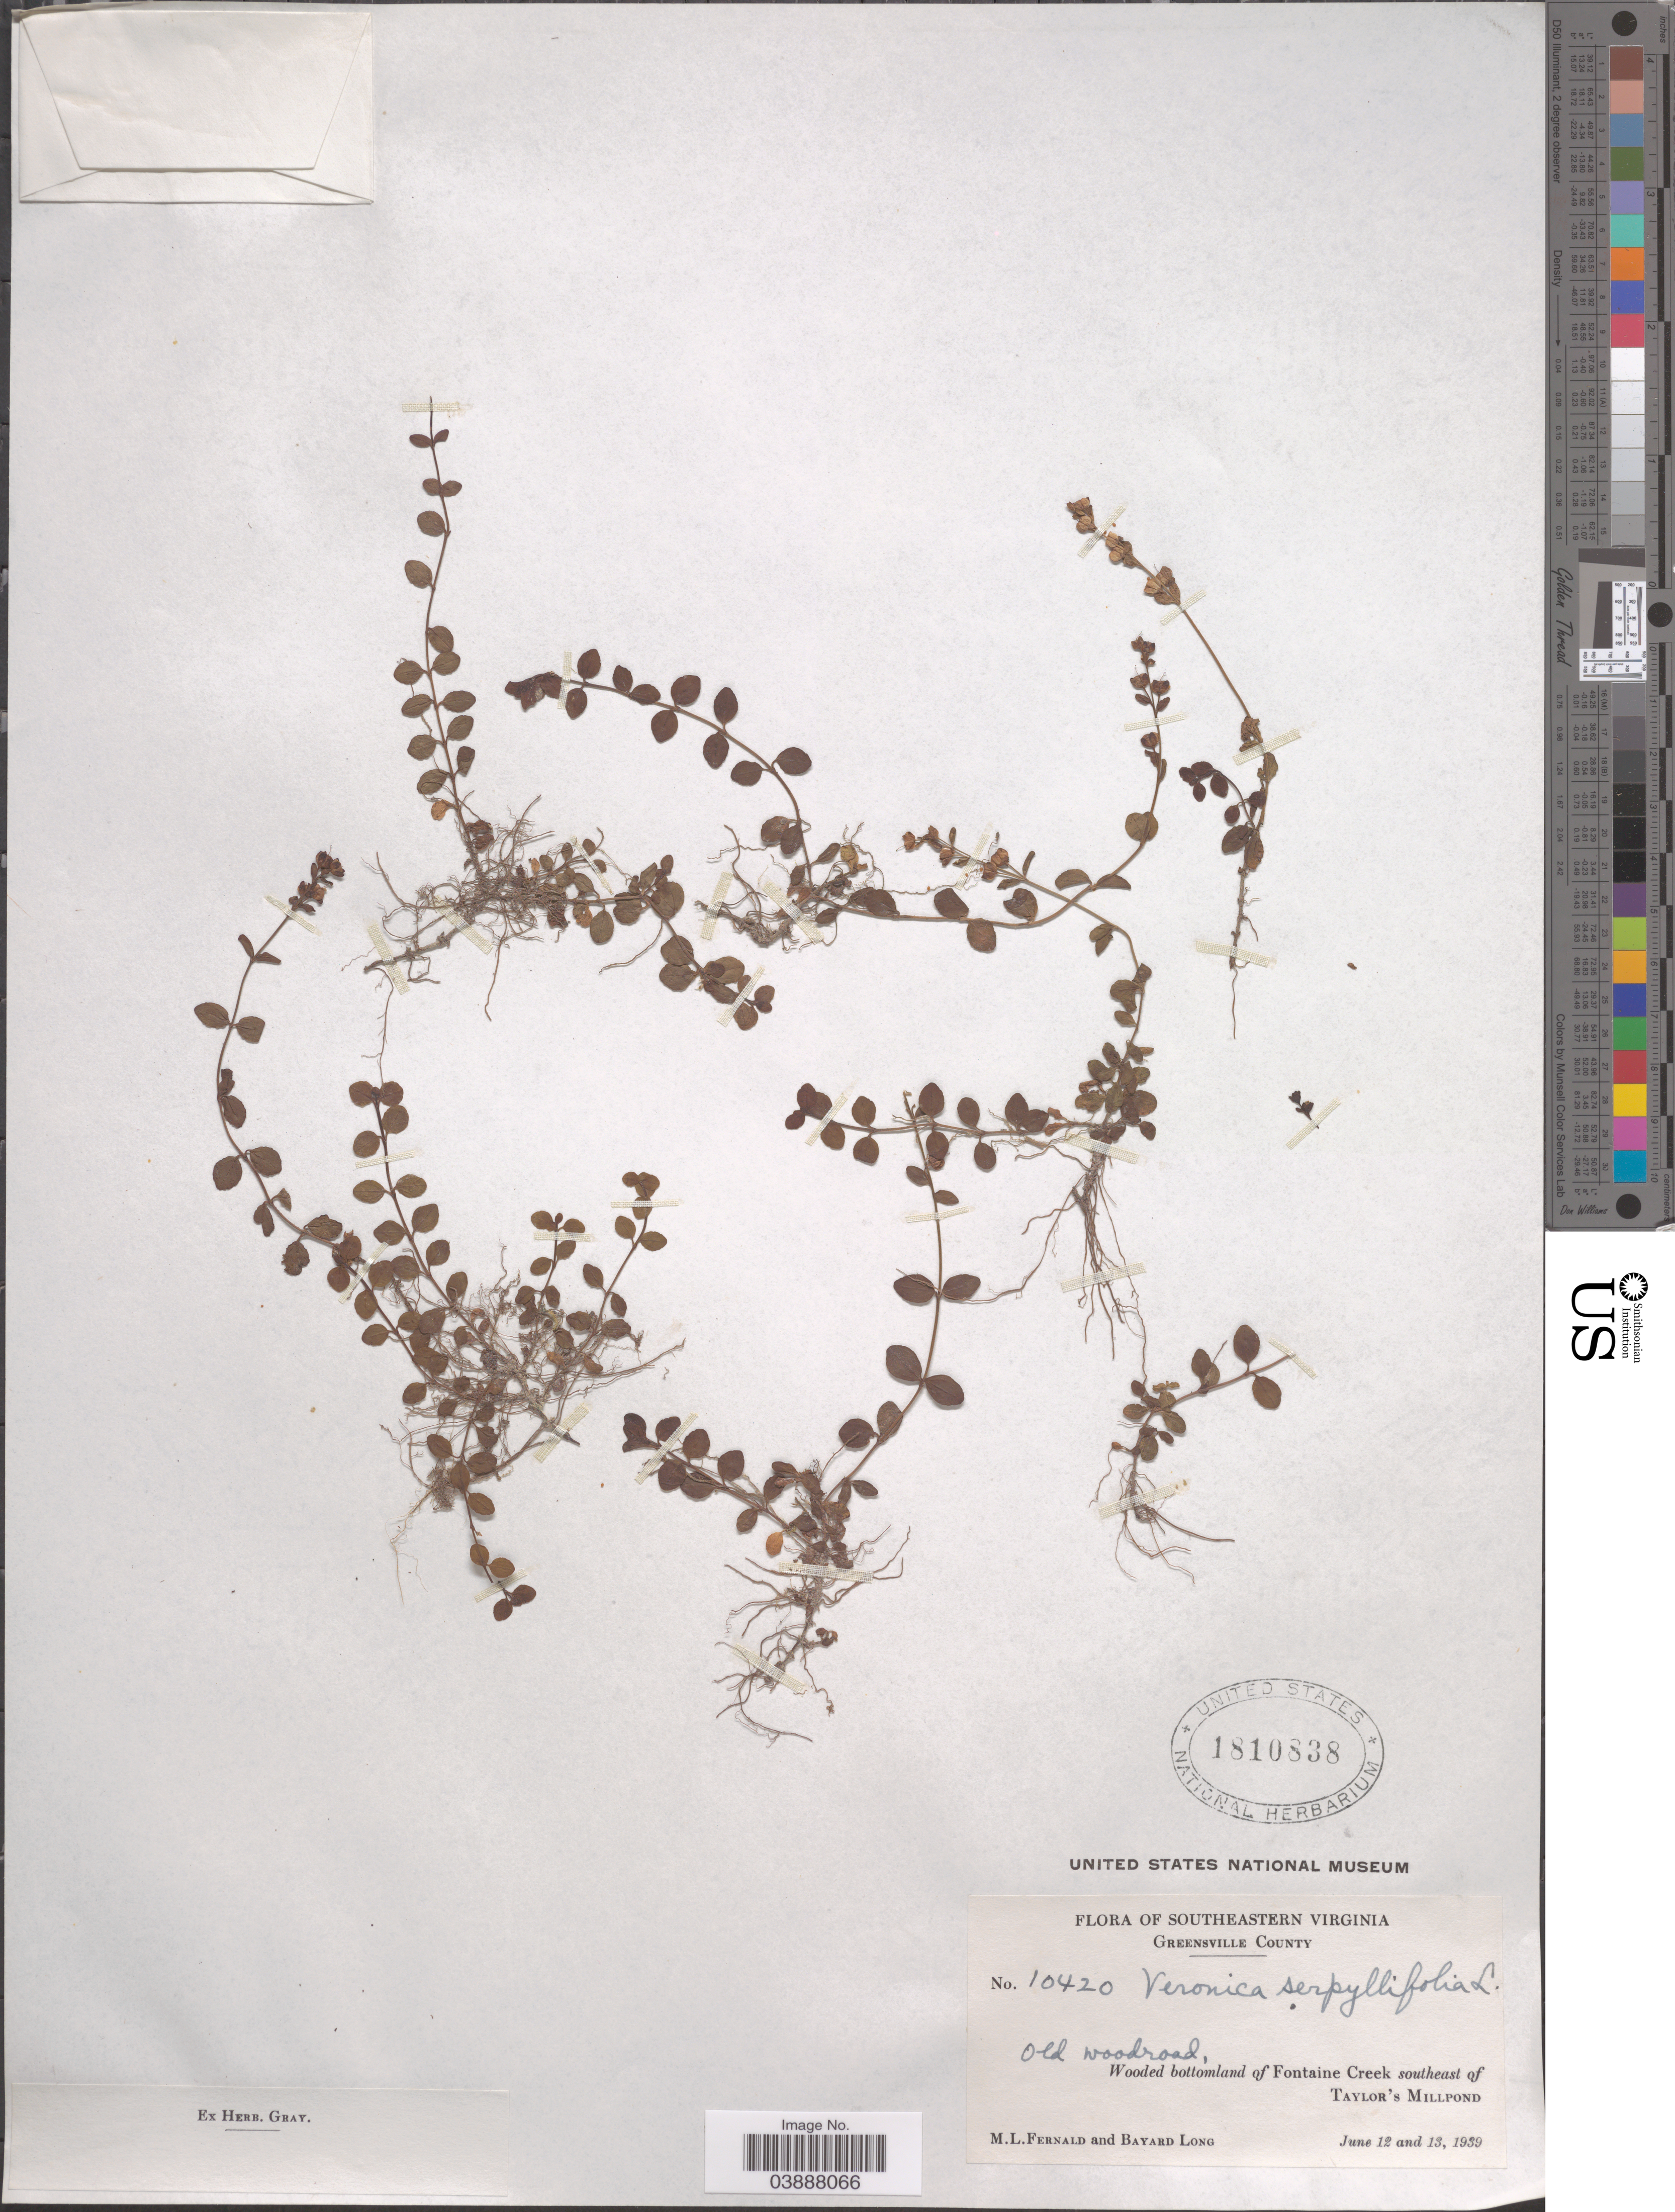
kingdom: Plantae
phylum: Tracheophyta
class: Magnoliopsida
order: Lamiales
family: Plantaginaceae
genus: Veronica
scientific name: Veronica serpyllifolia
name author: L.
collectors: M. L. Fernald & B. Long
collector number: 10420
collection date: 1939-06-12/1939-06-13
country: United States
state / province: Virginia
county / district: Greensville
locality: Southeastern Virginia. Greensville County. Old woodroad, Wooded bottomland of Fontaine Creek southeast of Taylor's Millpond.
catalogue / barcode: US 1810838